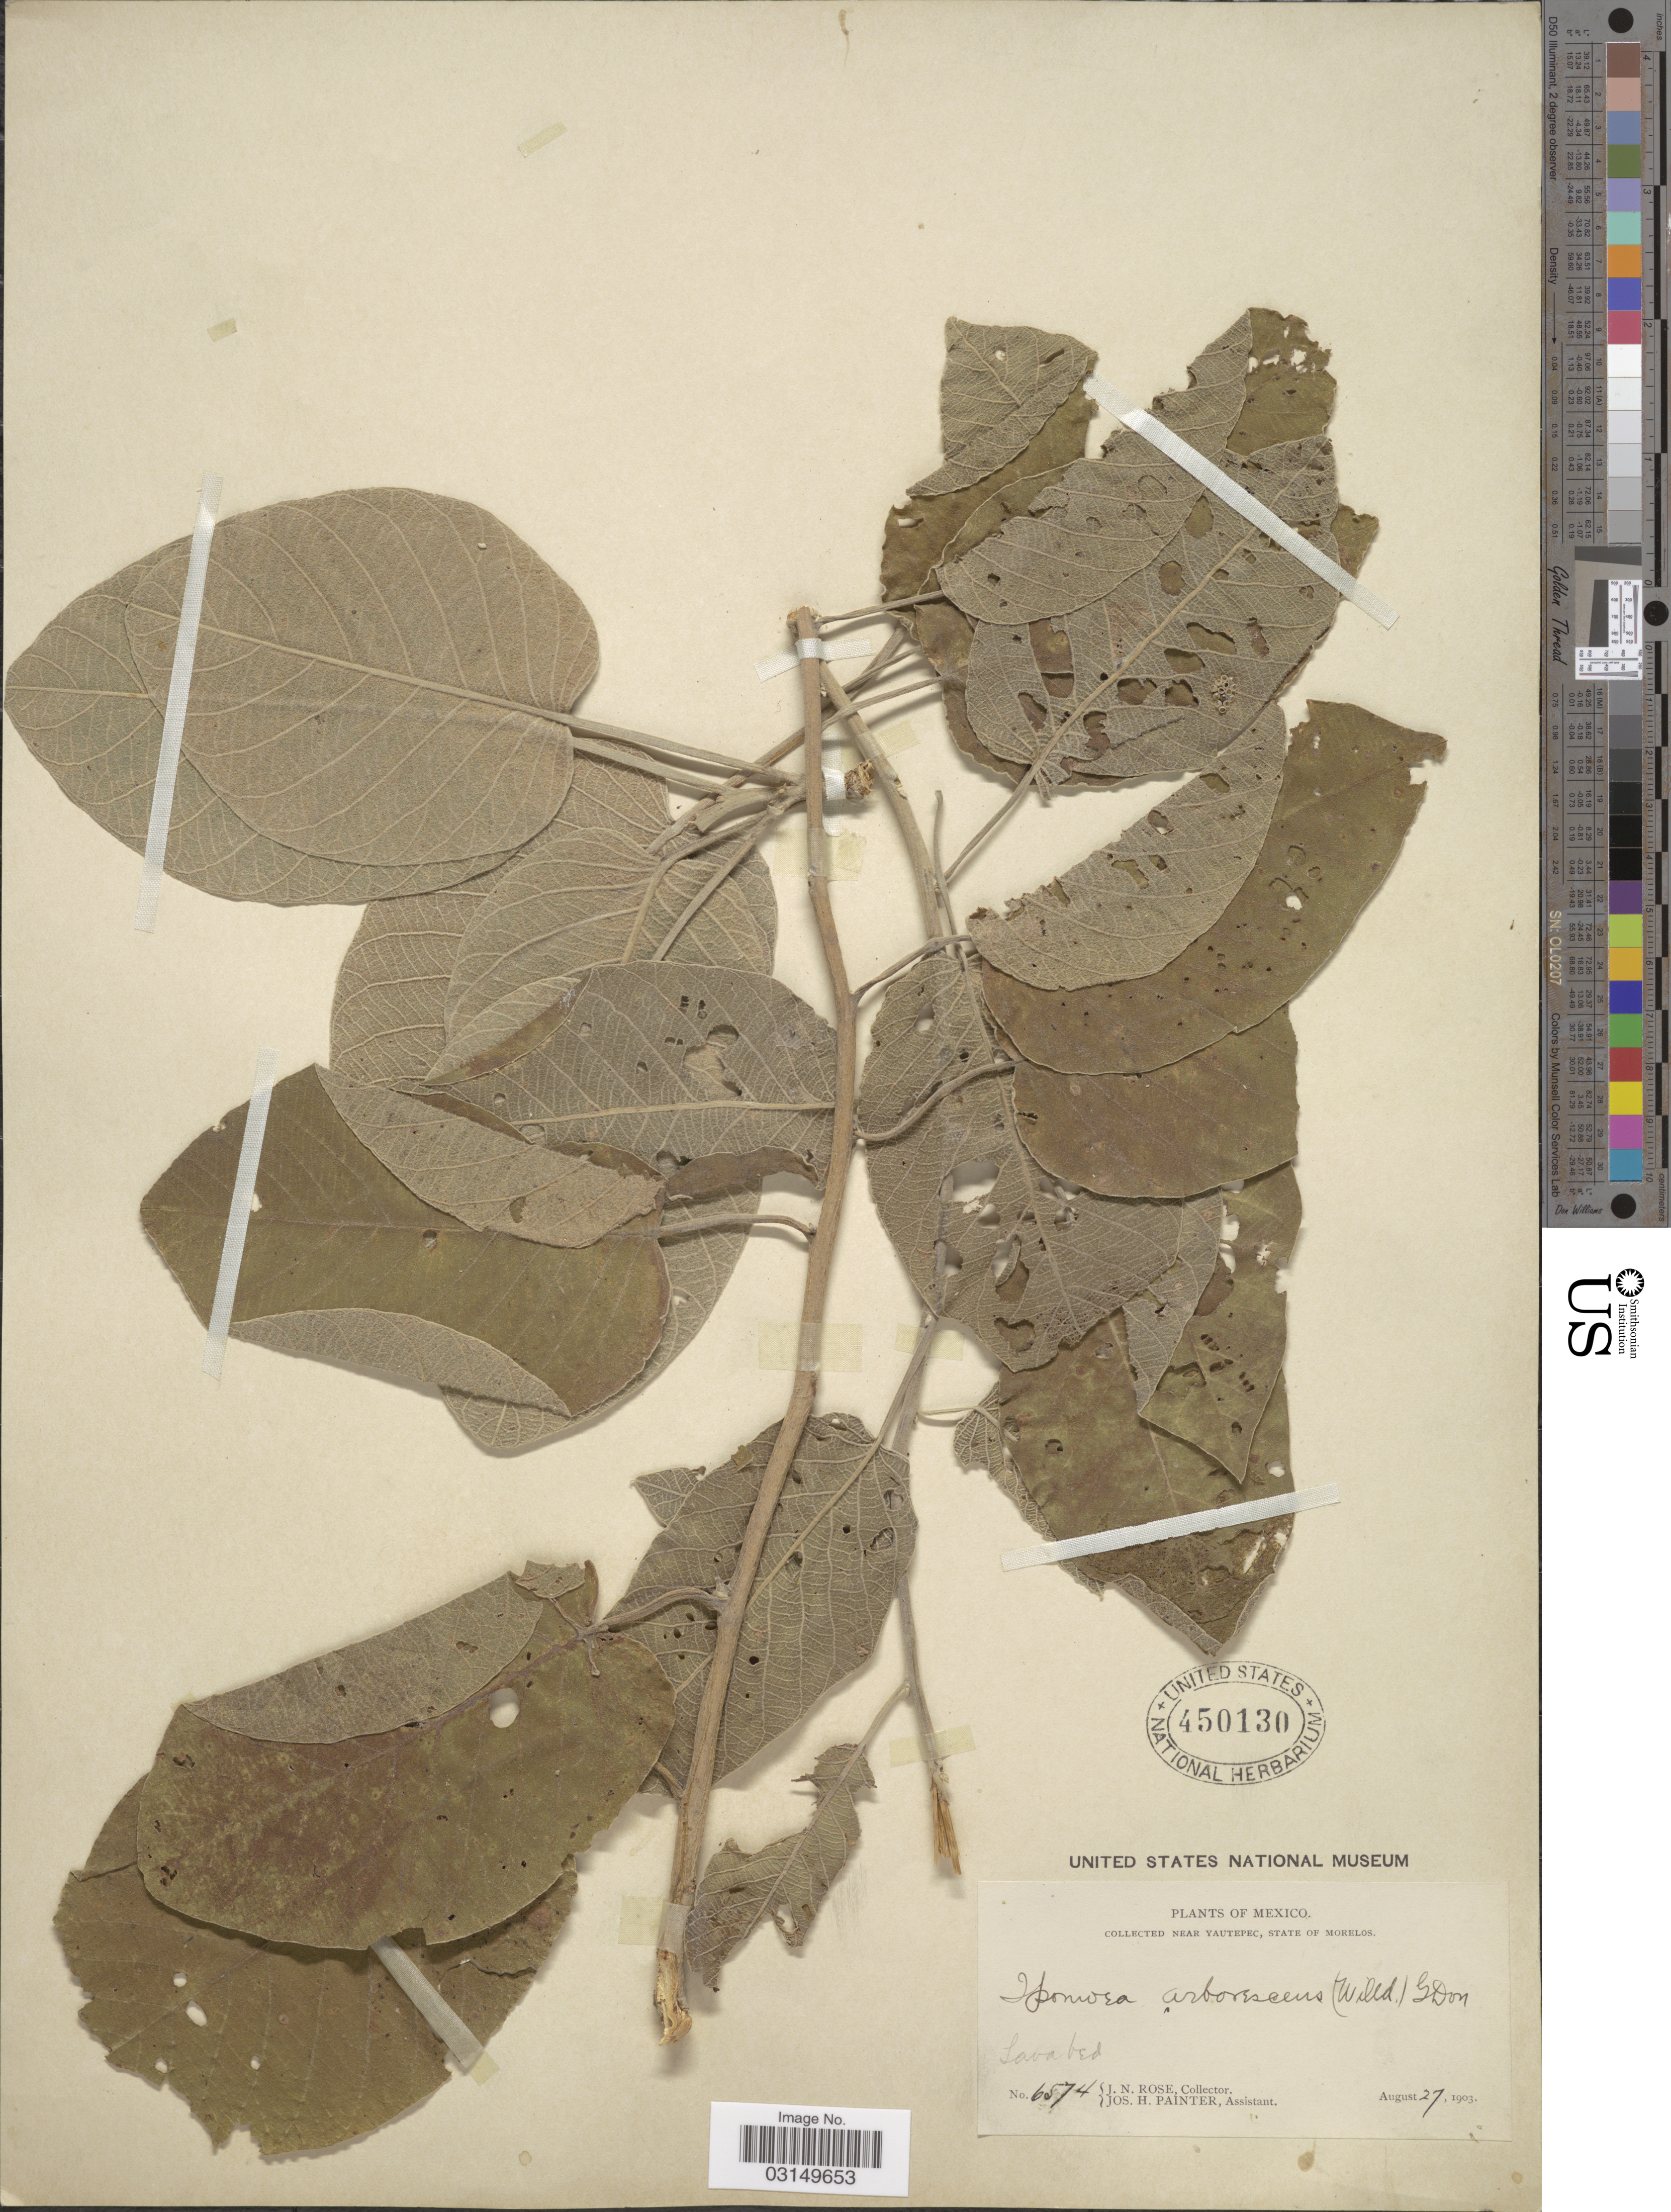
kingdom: Plantae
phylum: Tracheophyta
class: Magnoliopsida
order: Solanales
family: Convolvulaceae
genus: Ipomoea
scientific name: Ipomoea arborescens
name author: (Humb. & Bonpl. ex Willd.) G. Don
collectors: J. N. Rose & J. H. Painter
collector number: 6574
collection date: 1903-08-27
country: Mexico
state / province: Morelos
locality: Near Yautepec.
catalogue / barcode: US 450130